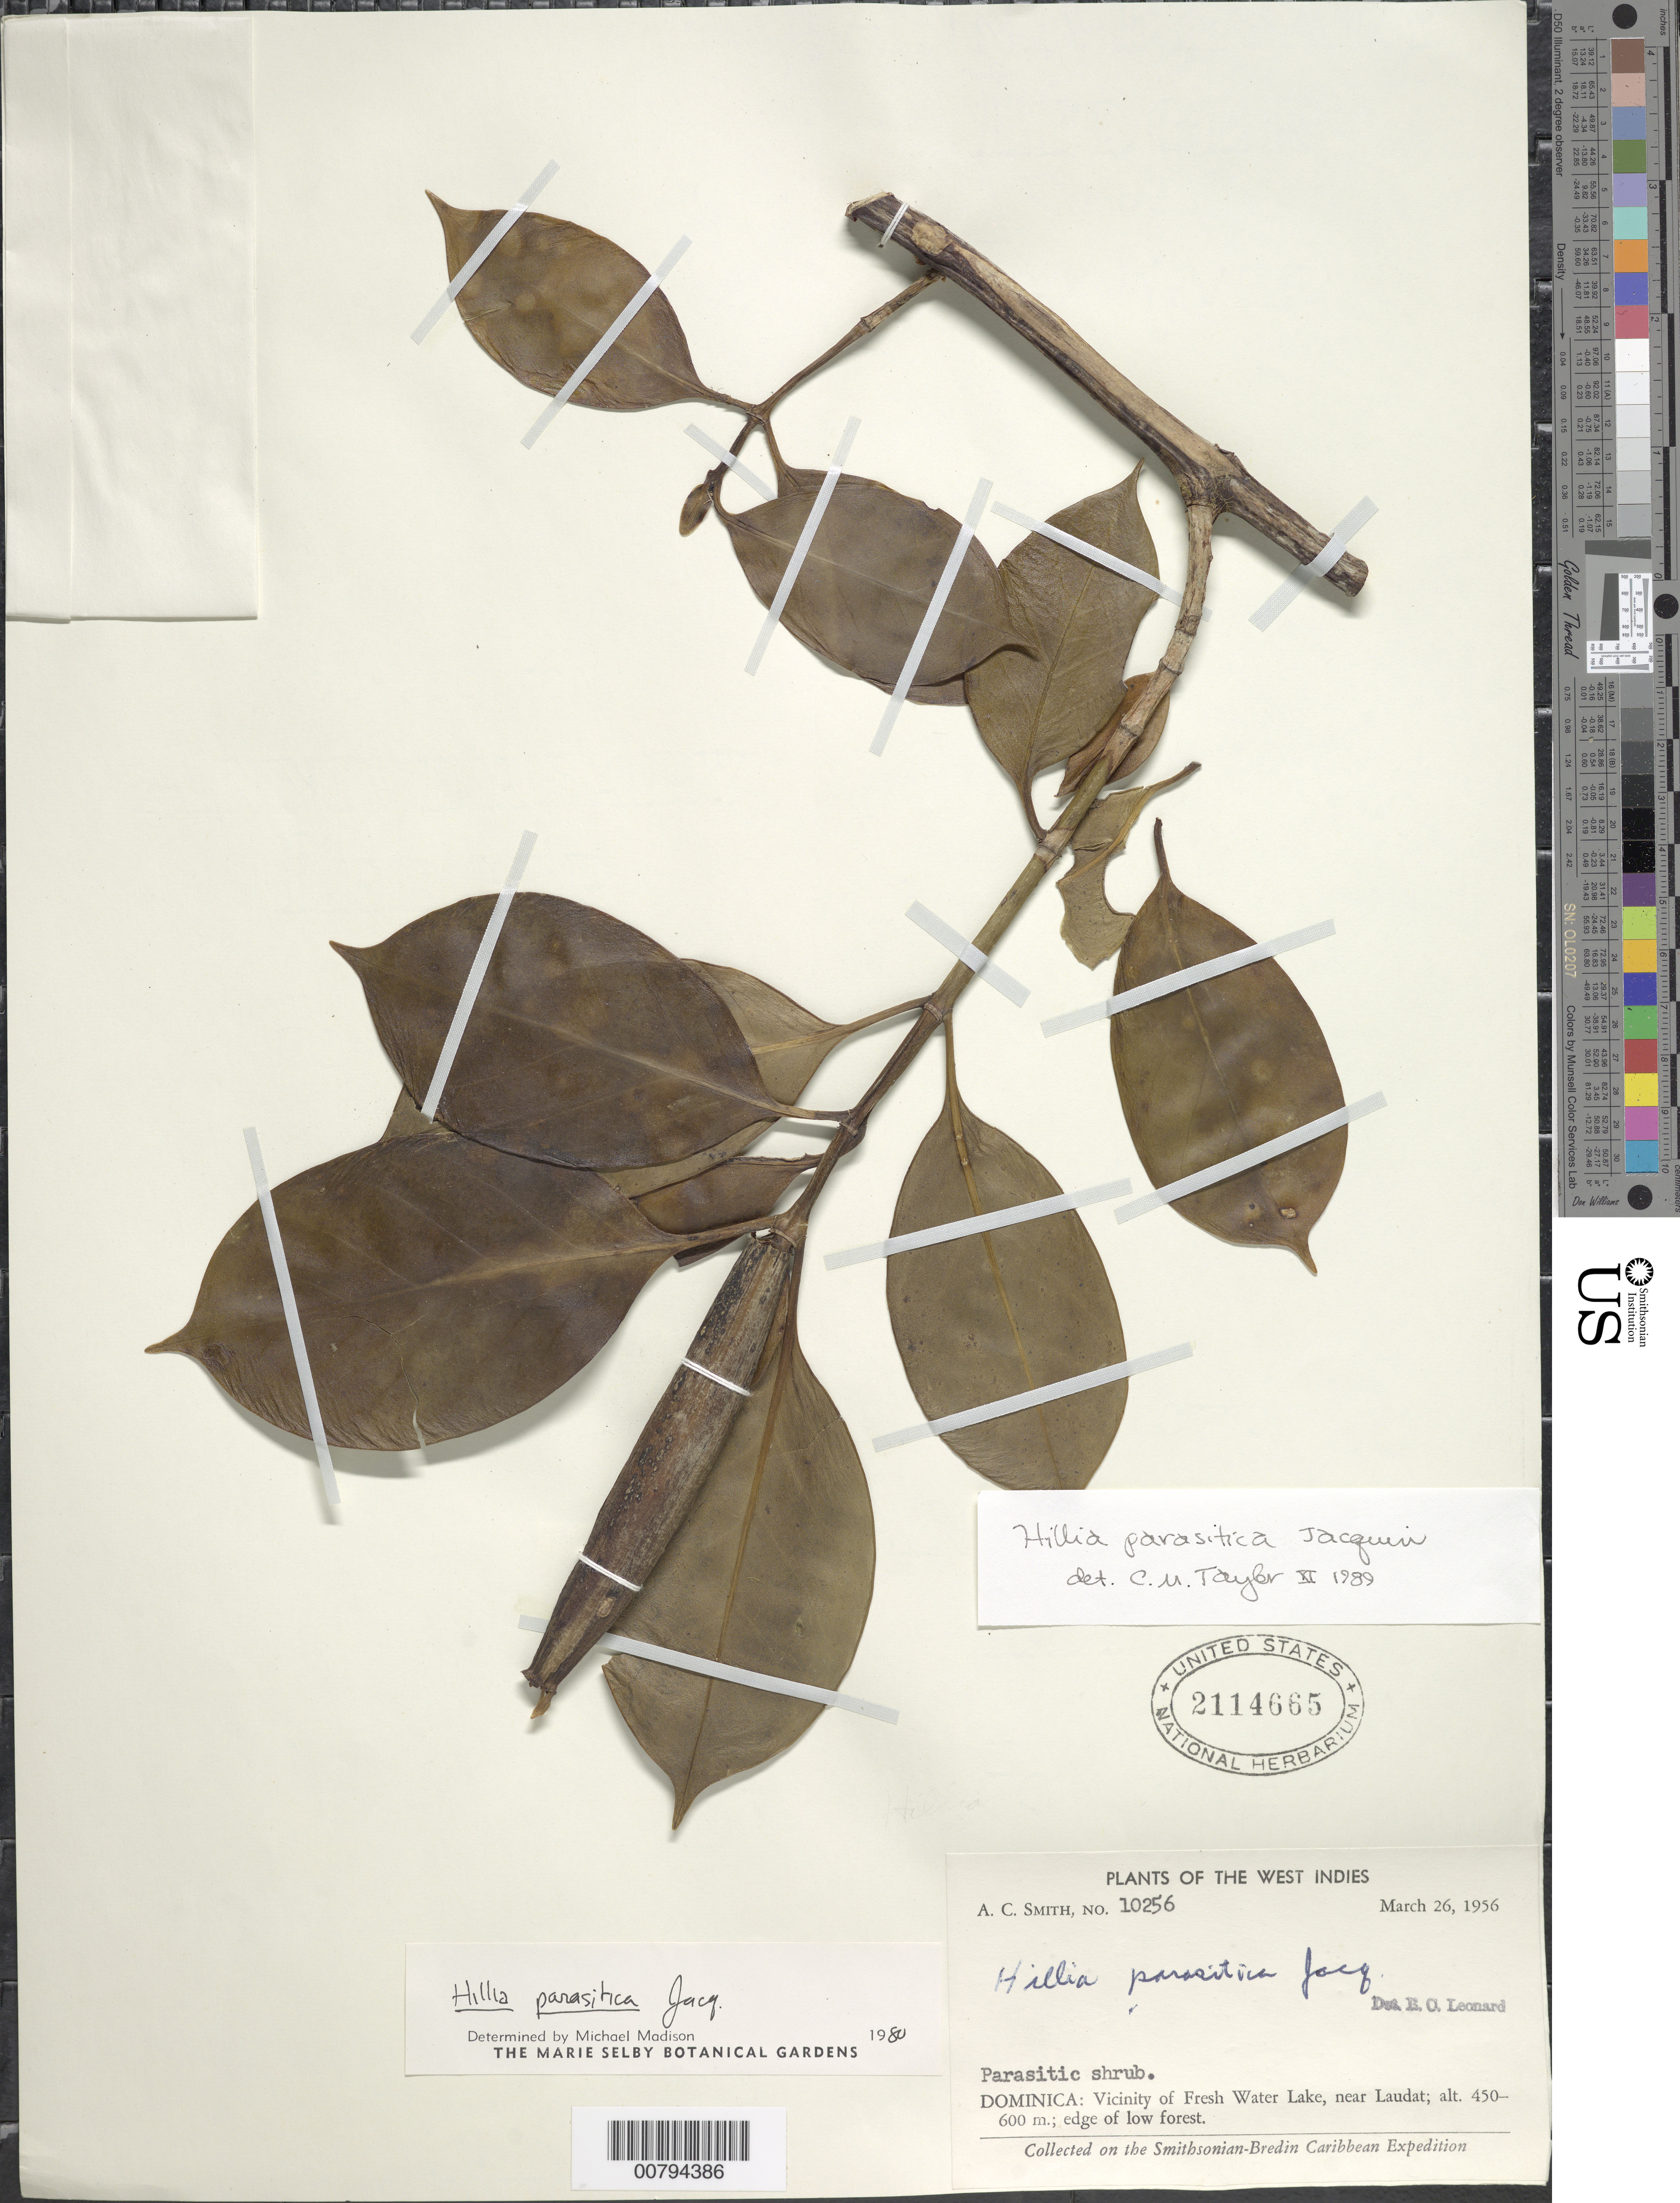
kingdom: Plantae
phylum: Tracheophyta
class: Magnoliopsida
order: Gentianales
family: Rubiaceae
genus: Hillia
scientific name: Hillia parasitica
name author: Jacq.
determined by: Taylor, Charlotte M.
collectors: A. C. Smith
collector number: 10256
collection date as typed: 26 Mar 1956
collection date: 1956-03-26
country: Dominica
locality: Vicinity of Fresh Water Lake, near Laudat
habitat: Edge of low forest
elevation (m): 450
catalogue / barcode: US 2114665